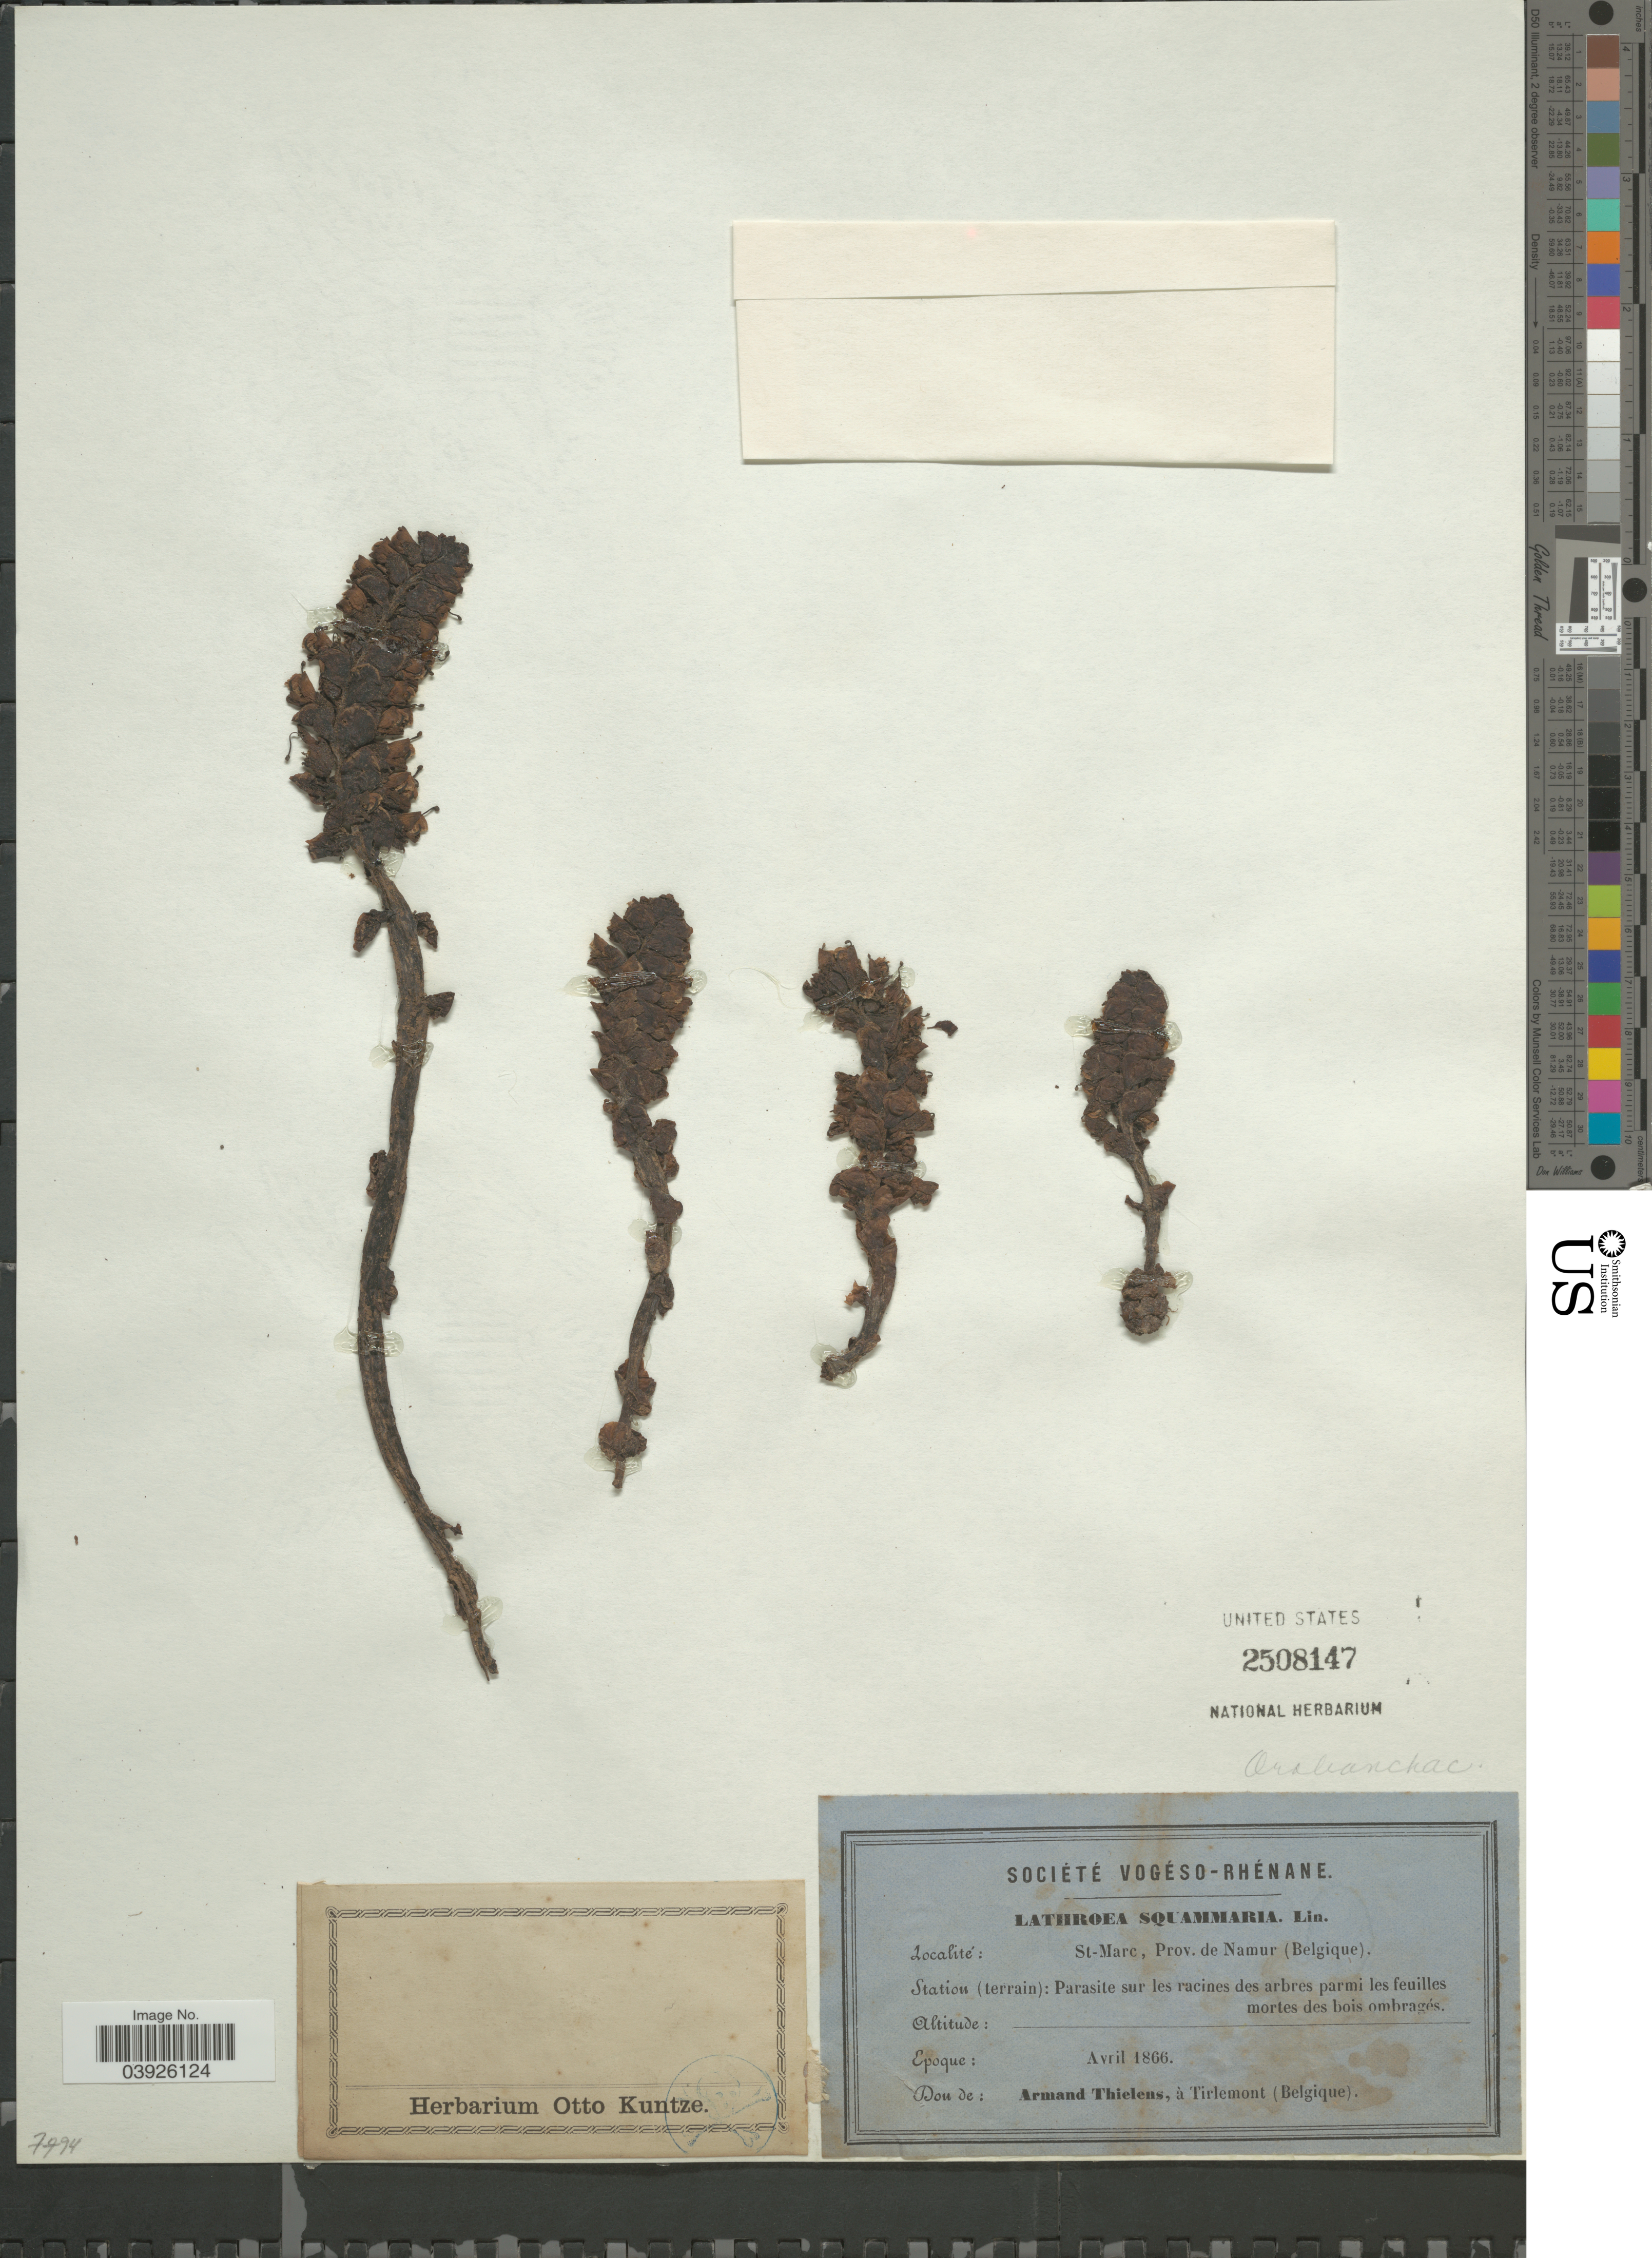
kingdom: Plantae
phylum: Tracheophyta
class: Magnoliopsida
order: Lamiales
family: Orobanchaceae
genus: Lathraea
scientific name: Lathraea squamaria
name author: L.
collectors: A. Thielens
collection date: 1866-04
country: Belgium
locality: St-Marc, Prov. de Namur (Belgique).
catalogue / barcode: US 2508147